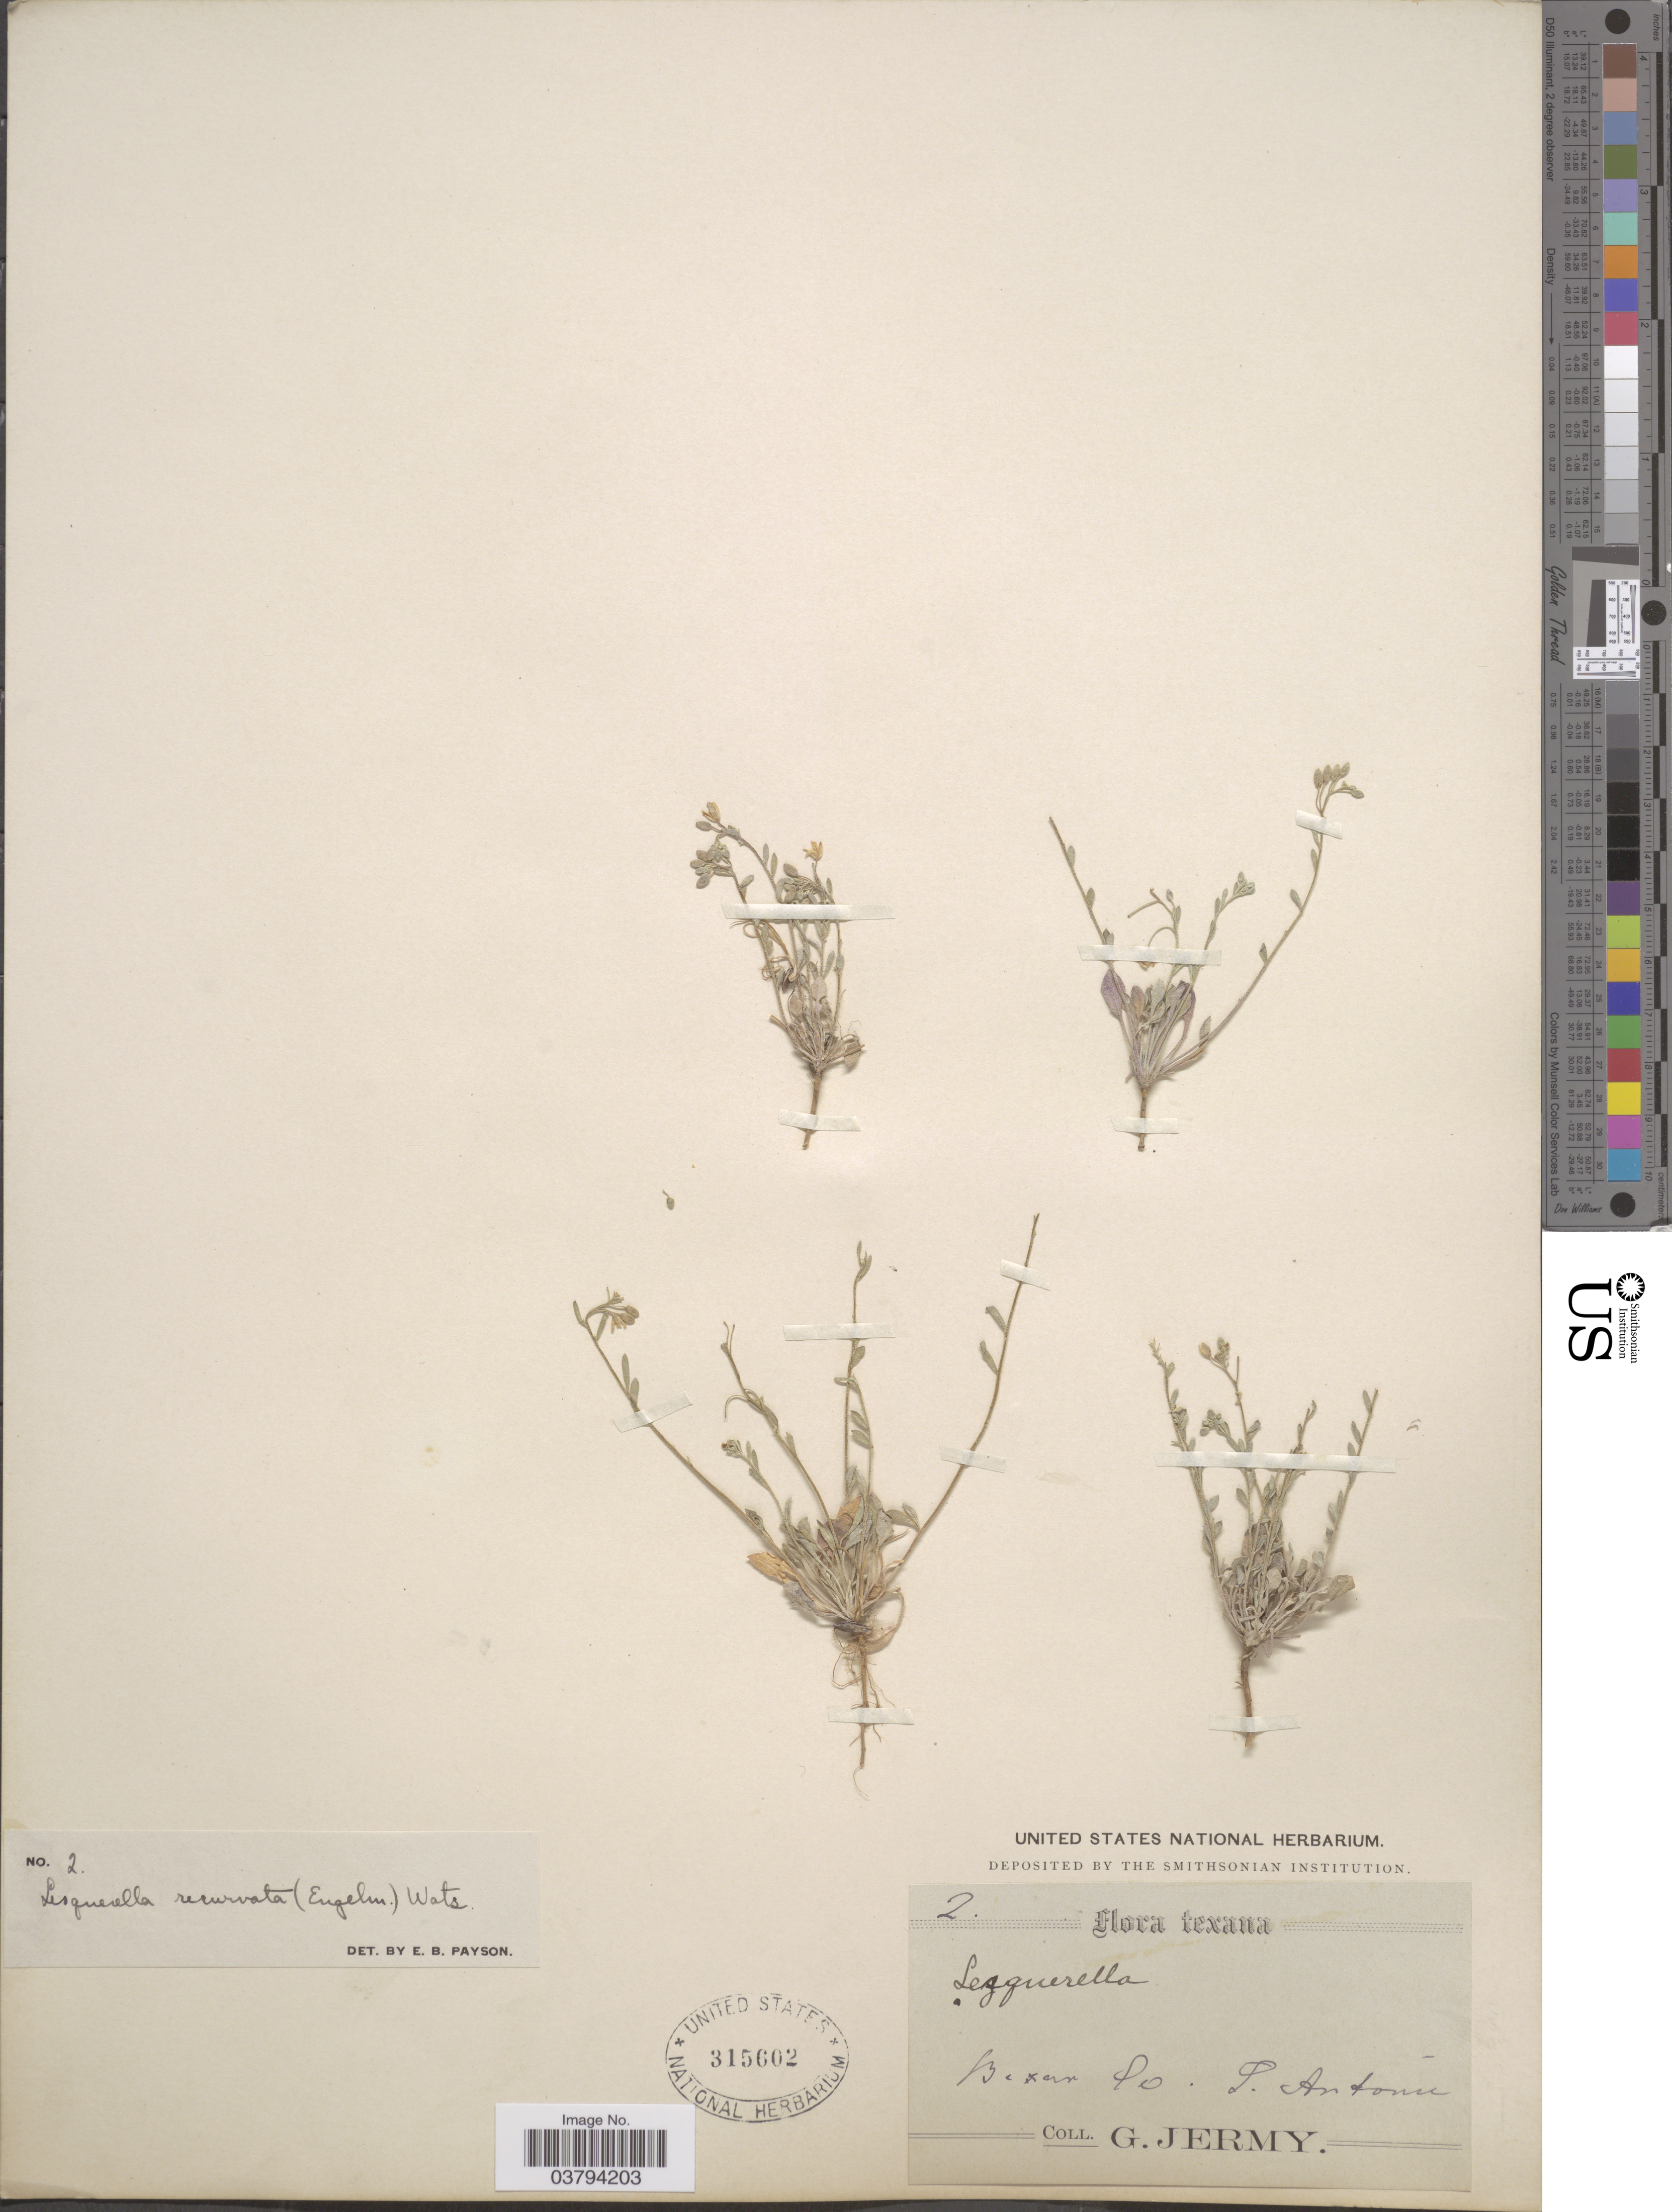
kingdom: Plantae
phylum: Tracheophyta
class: Magnoliopsida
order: Brassicales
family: Brassicaceae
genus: Lesquerella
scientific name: Lesquerella recurvata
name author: (Englem. ex A. Gray) S. Watson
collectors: G. Jermy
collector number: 2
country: United States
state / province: Texas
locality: Bexar Co. S. Antonio.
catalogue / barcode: US 315602